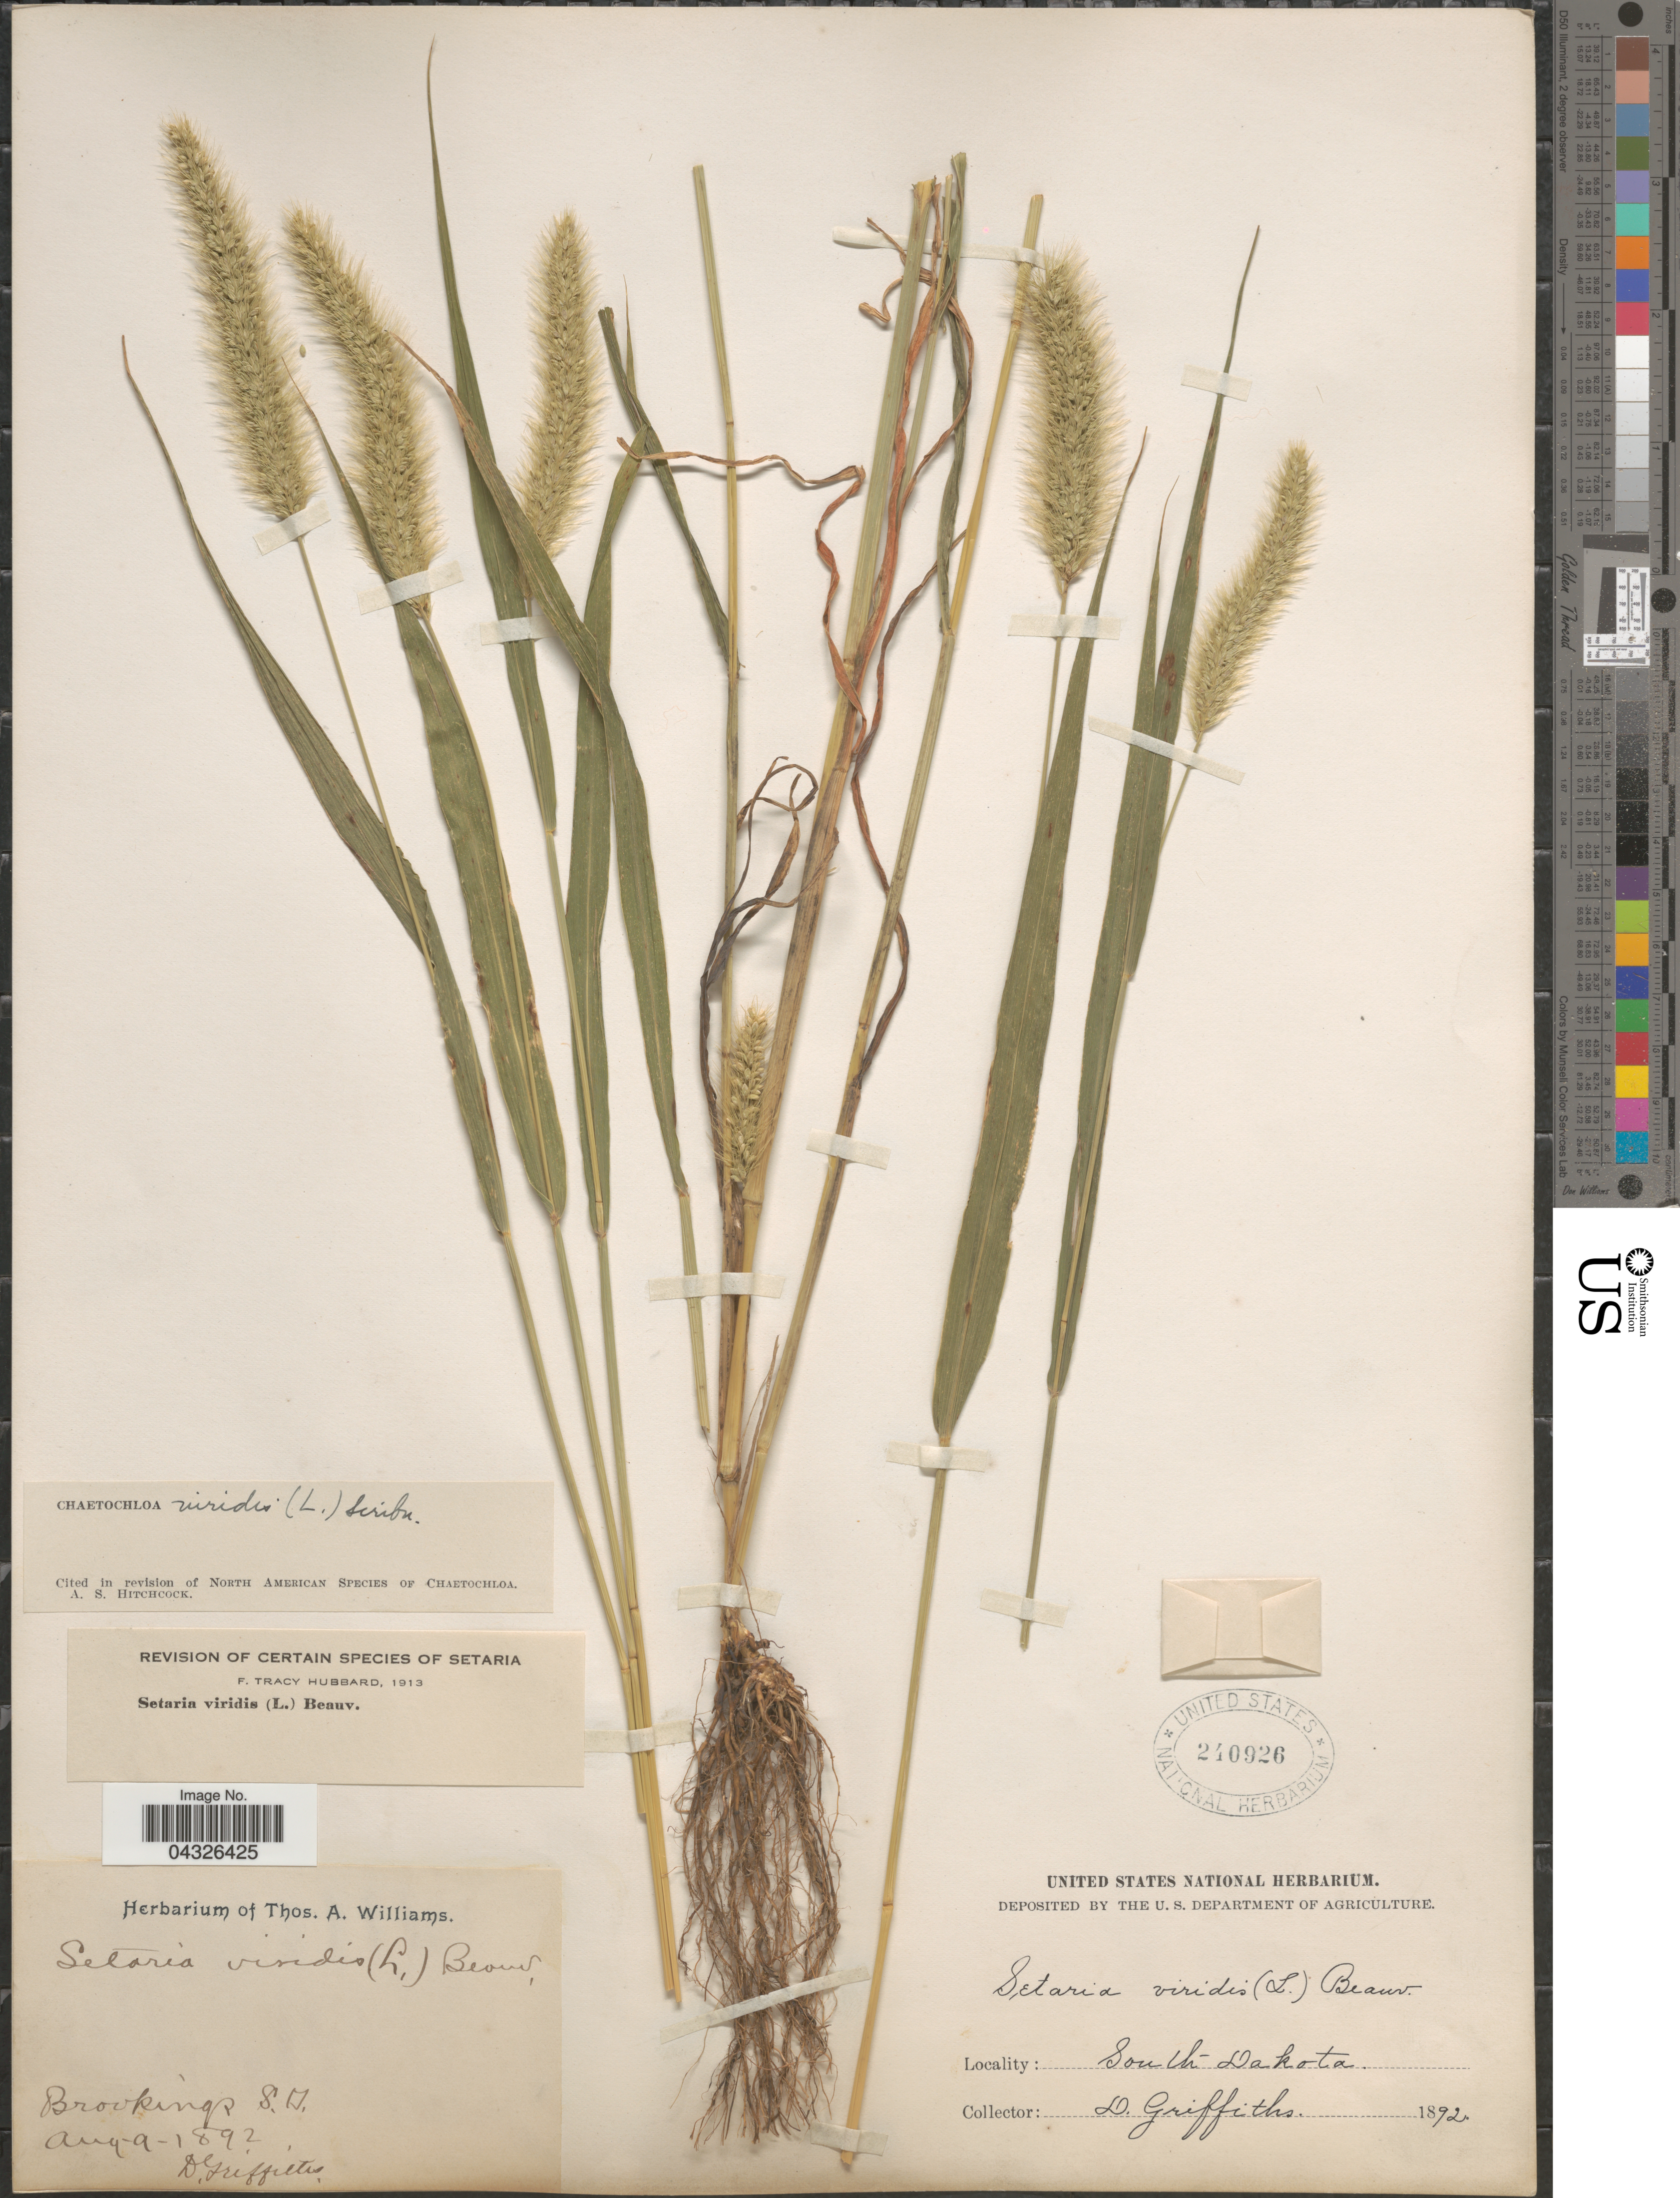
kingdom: Plantae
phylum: Tracheophyta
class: Liliopsida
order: Poales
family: Poaceae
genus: Setaria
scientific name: Setaria viridis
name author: (L.) P. Beauv.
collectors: D. Griffiths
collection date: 1892-08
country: United States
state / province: South Dakota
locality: Brookings.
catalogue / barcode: US 240926